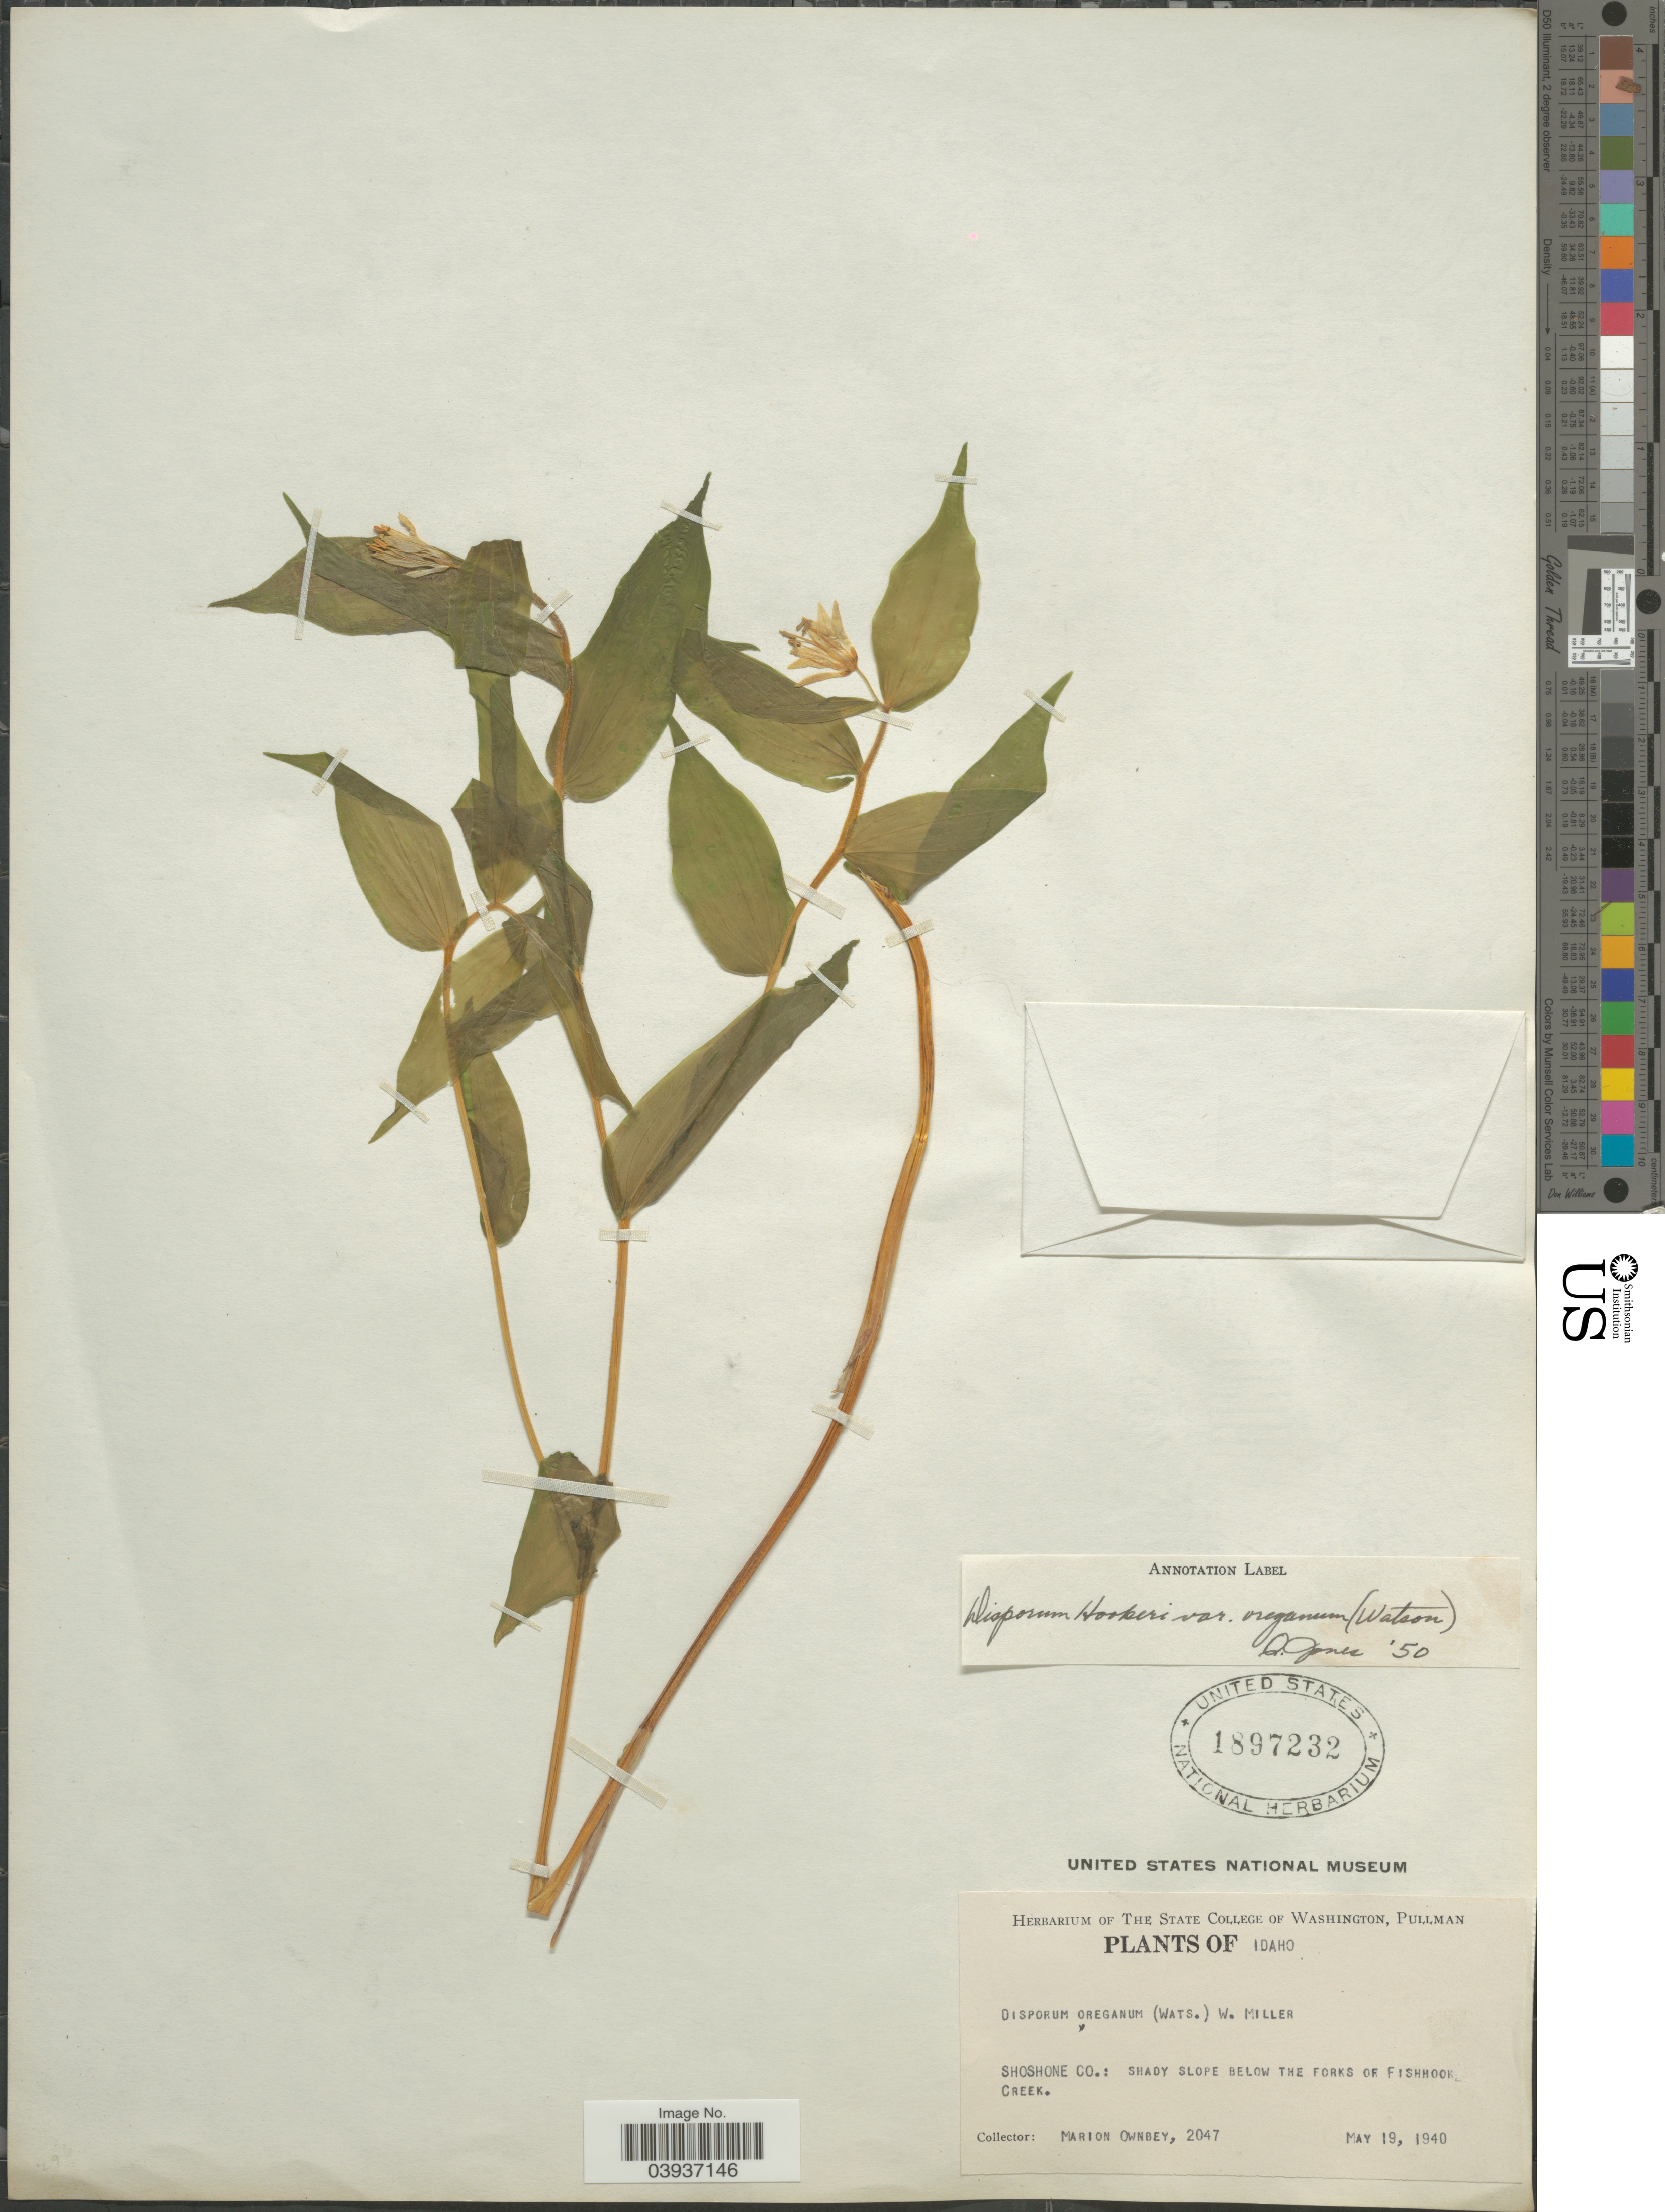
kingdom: Plantae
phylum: Tracheophyta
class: Liliopsida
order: Liliales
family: Colchicaceae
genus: Disporum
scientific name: Disporum hookeri var. oreganum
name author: (S. Watson) Q. Jones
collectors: M. Ownbey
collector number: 2047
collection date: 1940-05-19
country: United States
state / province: Idaho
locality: Shoshone Co.: Shady slope below the Forks or Fishhook Creek.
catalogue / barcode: US 1897232